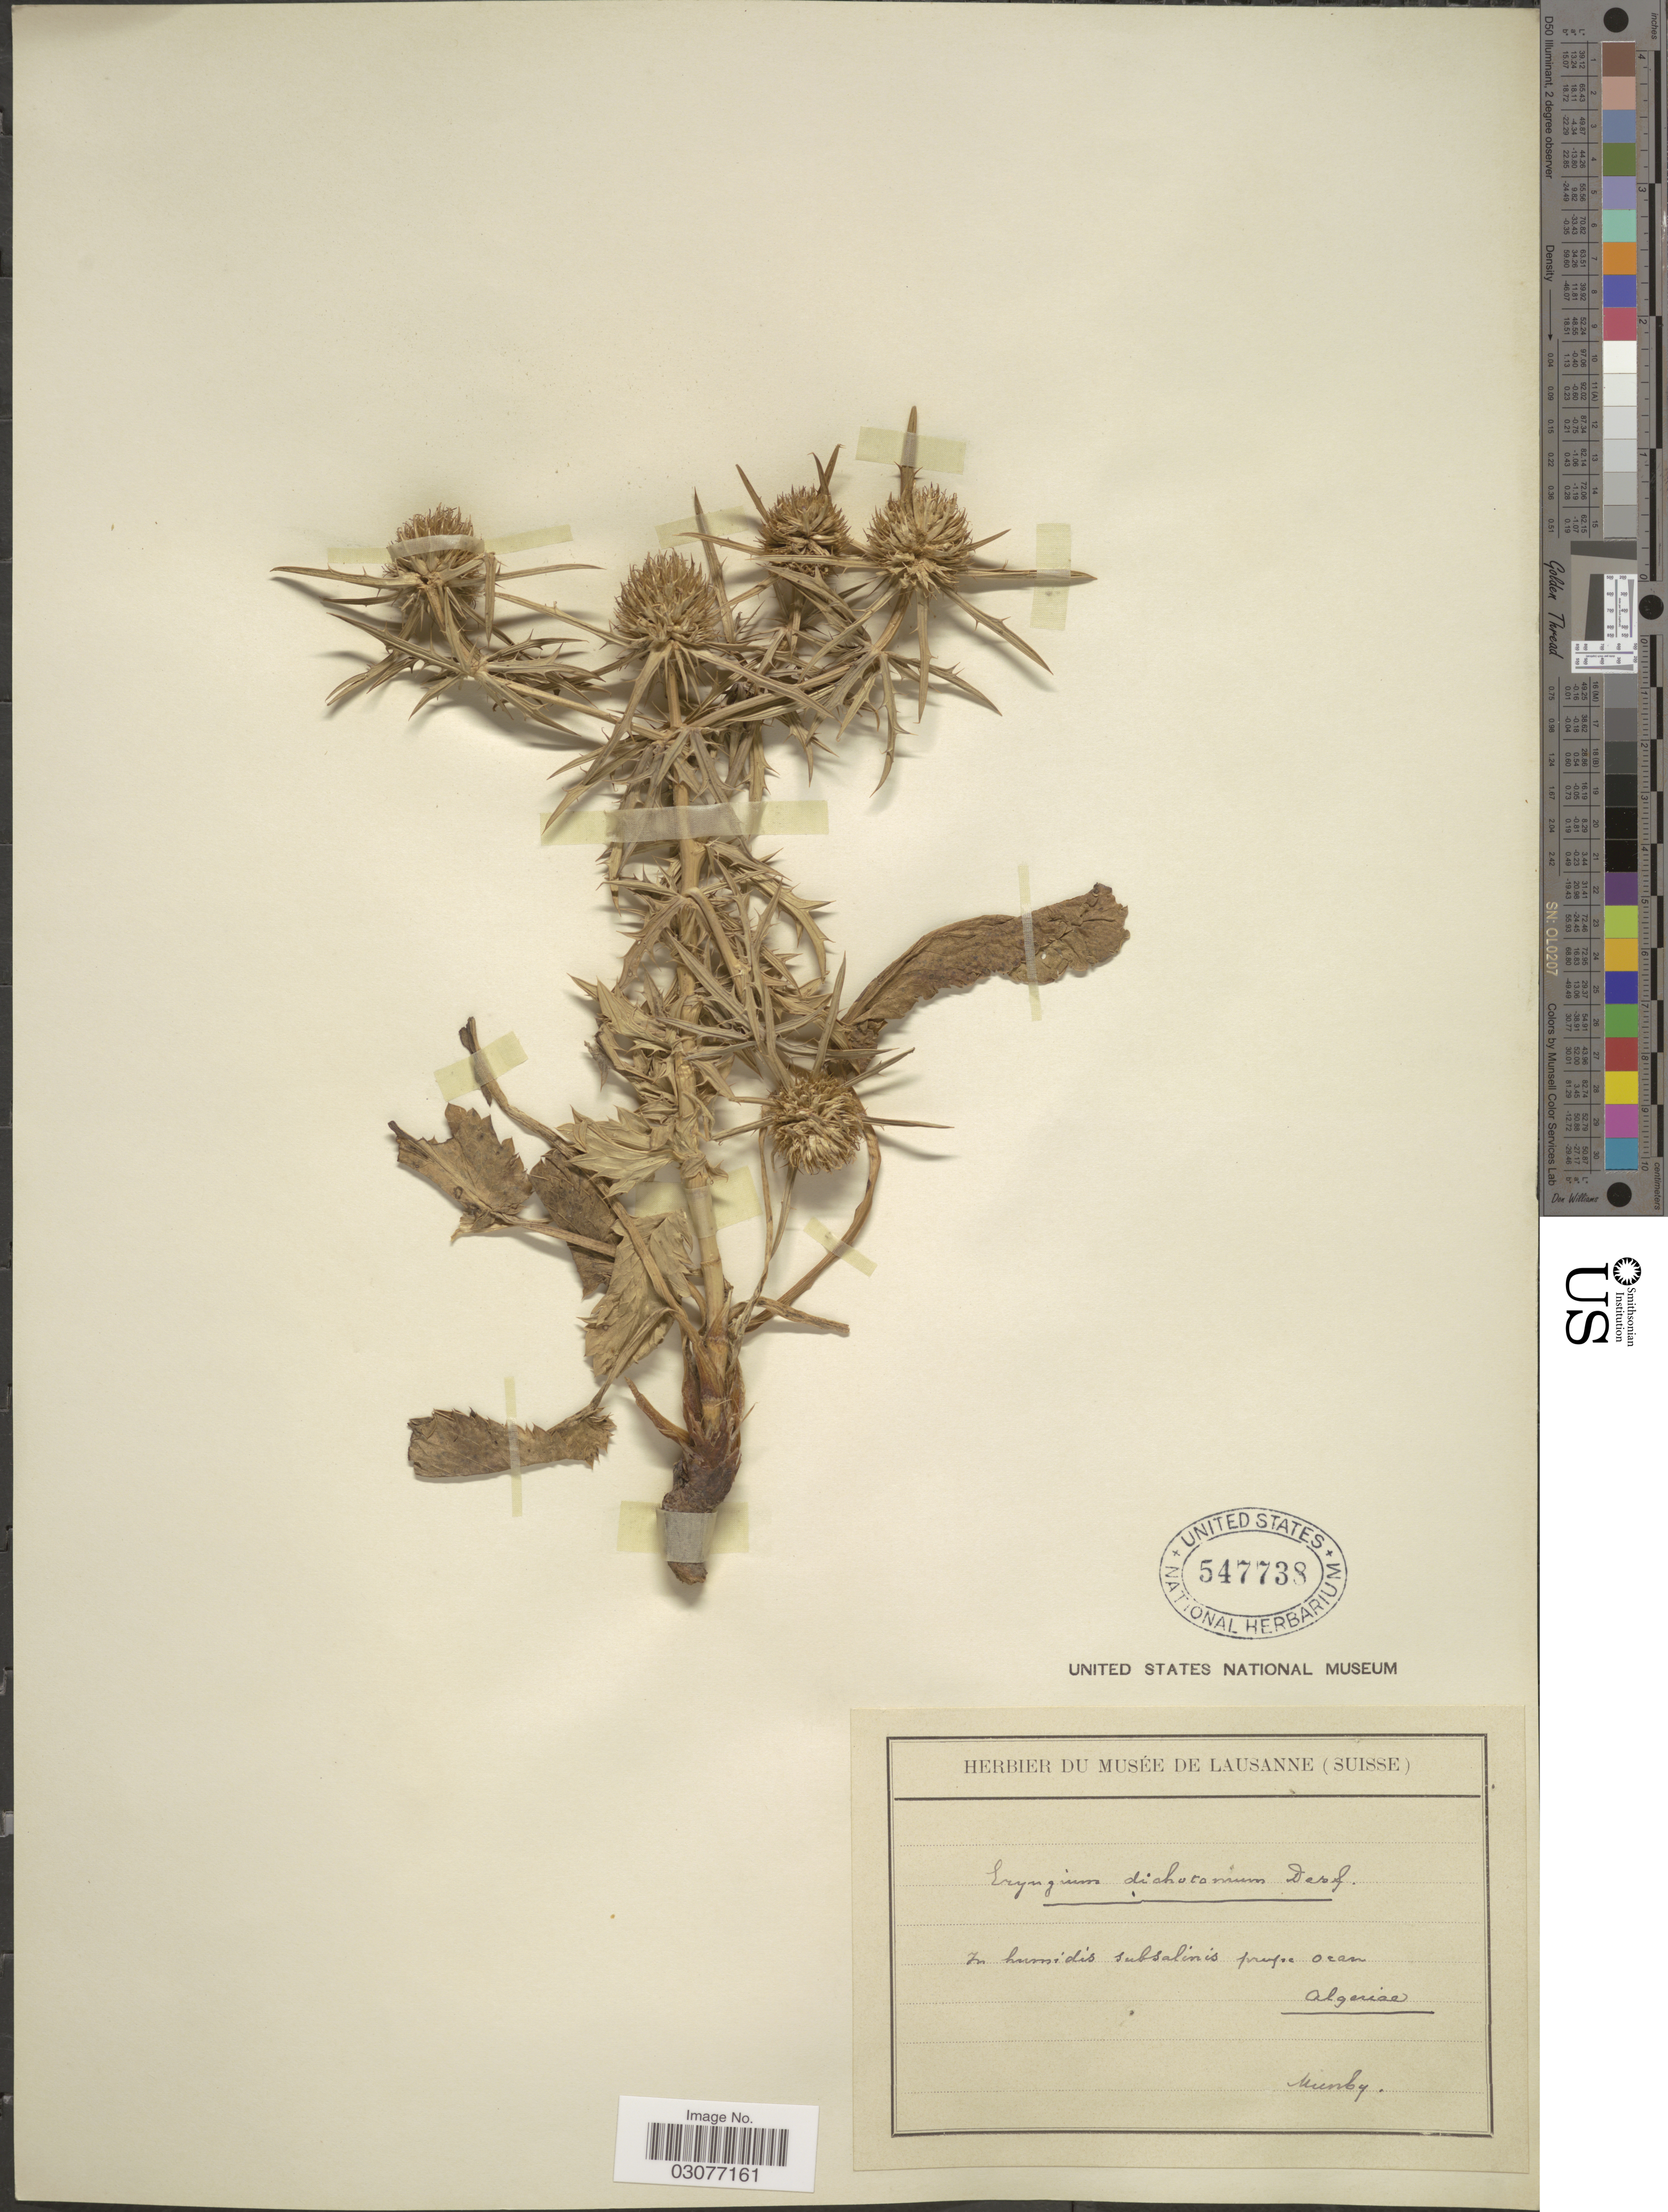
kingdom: Plantae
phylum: Tracheophyta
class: Magnoliopsida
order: Apiales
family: Apiaceae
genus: Eryngium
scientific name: Eryngium dichotomum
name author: Desf.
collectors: Munby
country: Algeria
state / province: Oran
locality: Prope Oran. Algeriae.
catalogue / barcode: US 547738